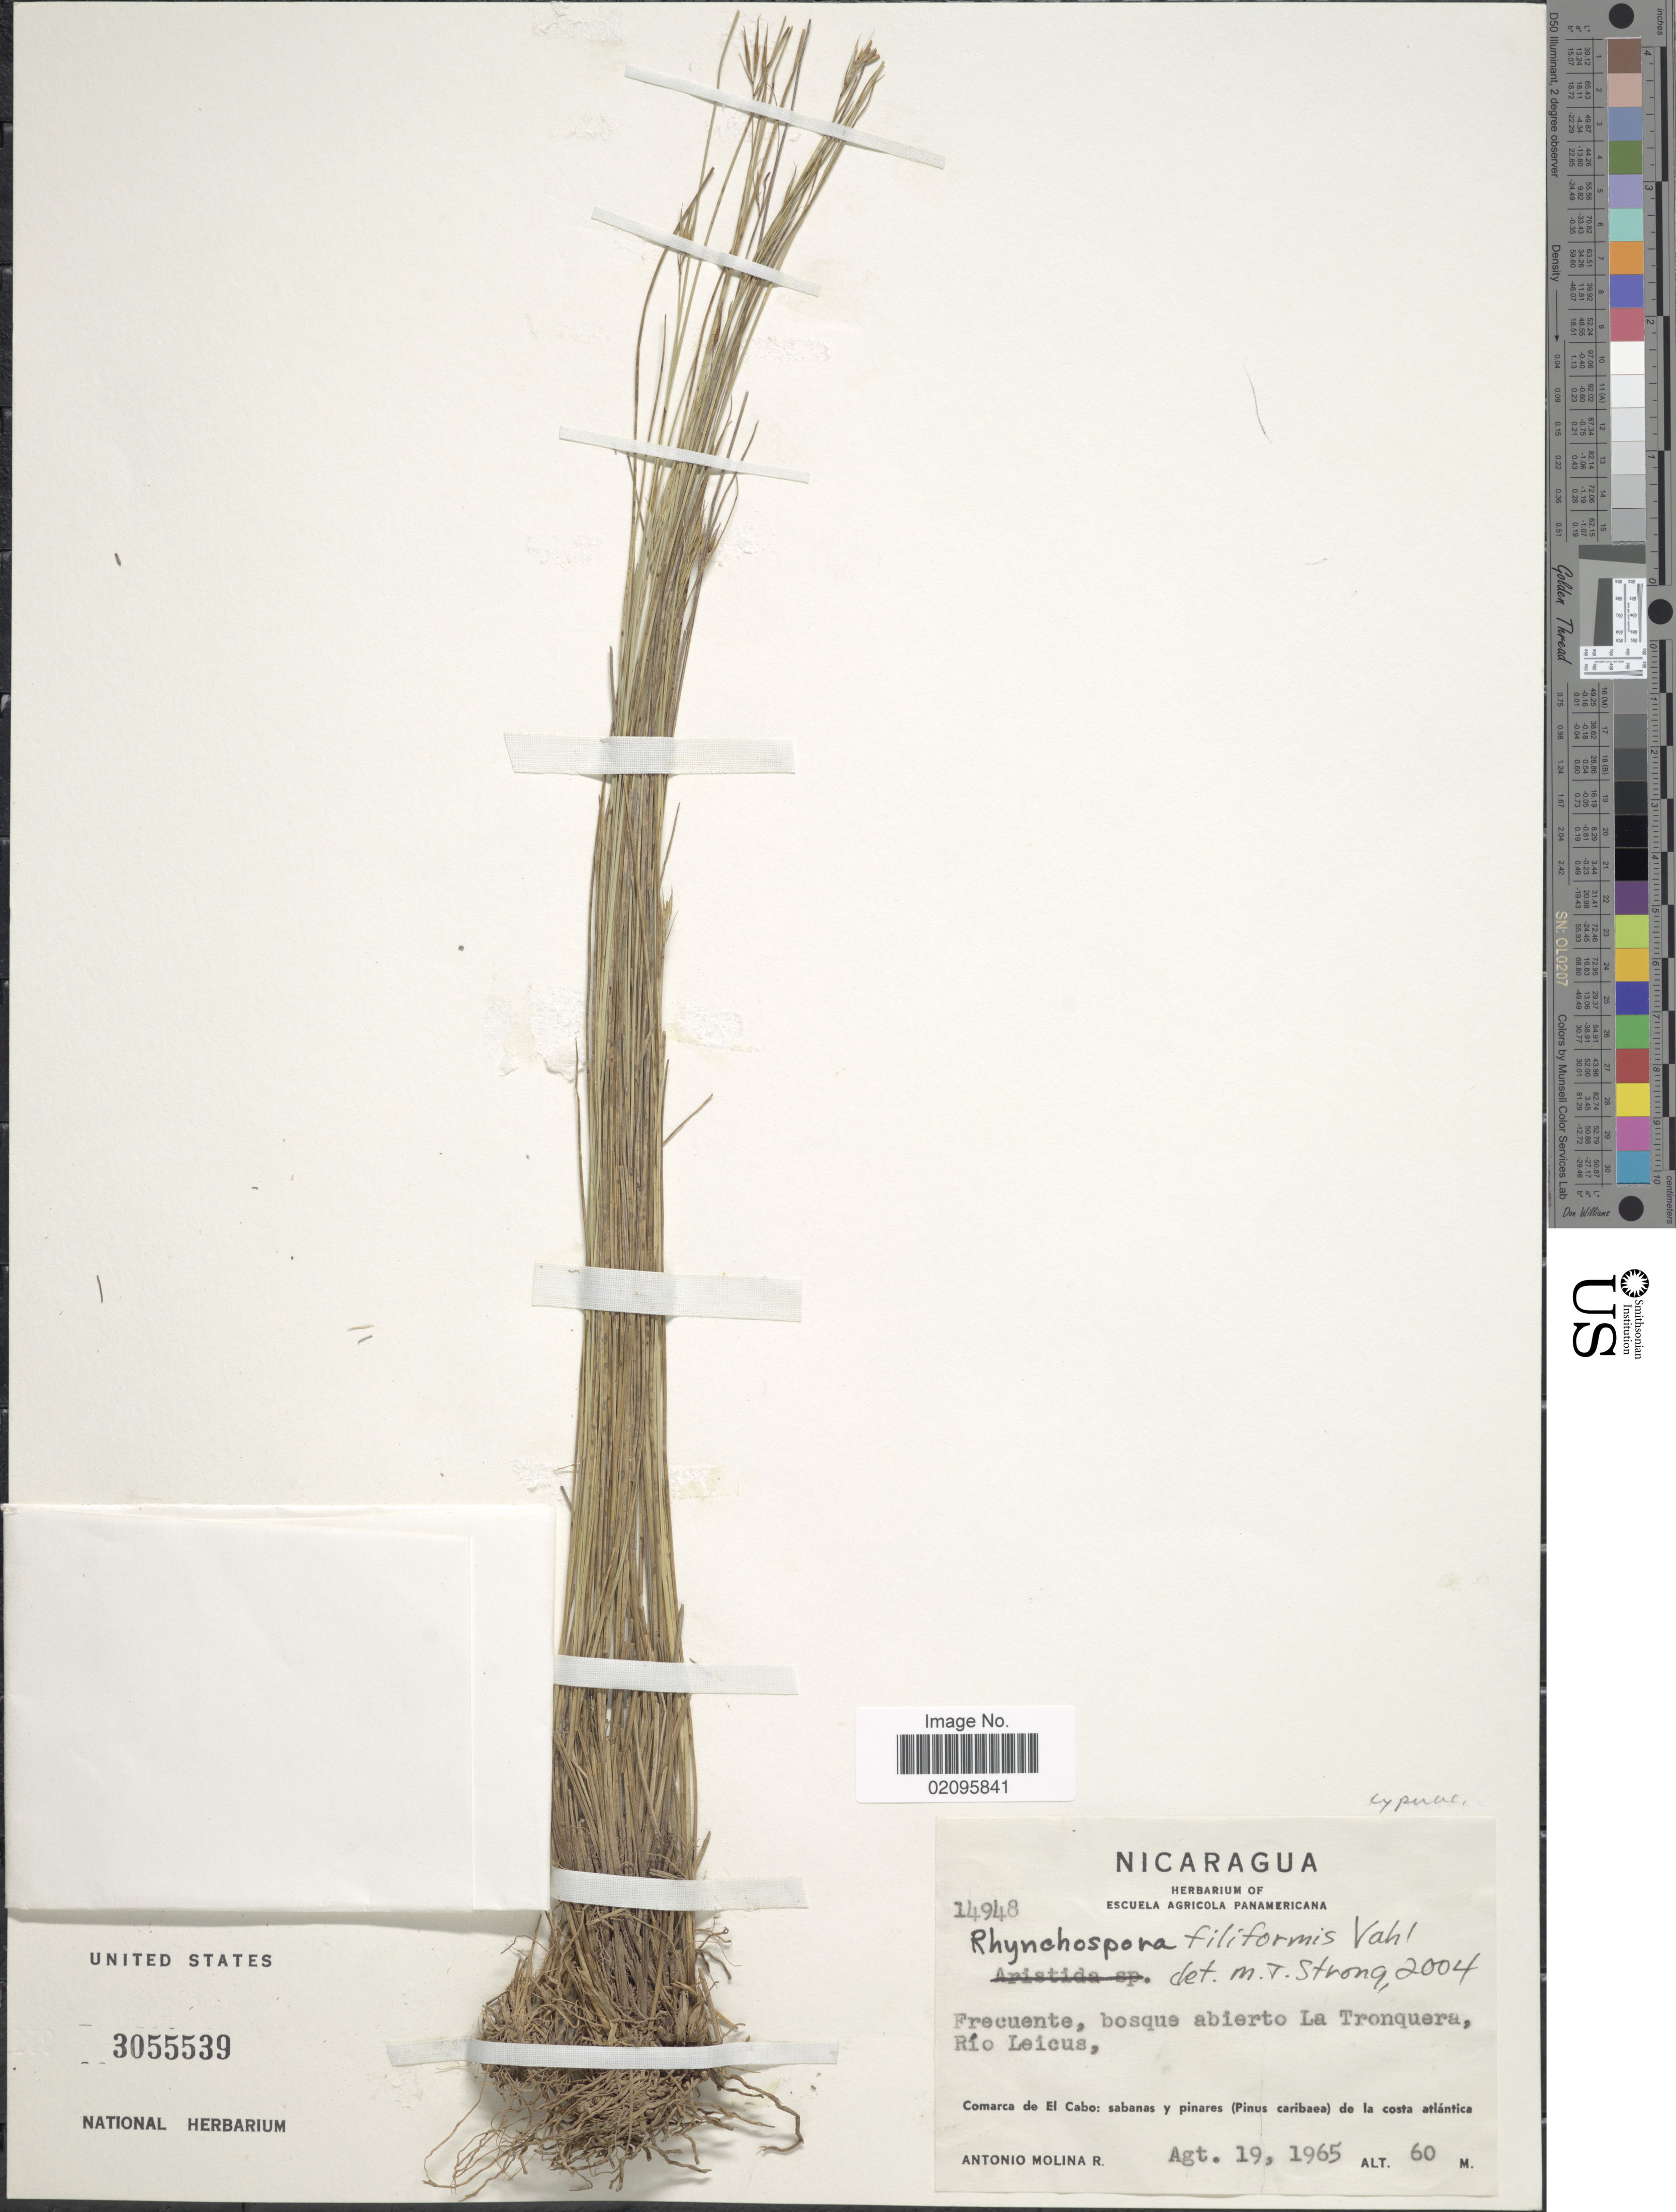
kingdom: Plantae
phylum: Tracheophyta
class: Liliopsida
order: Poales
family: Cyperaceae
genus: Rhynchospora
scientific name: Rhynchospora filiformis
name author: Vahl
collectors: A. Molina R.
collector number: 14948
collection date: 1965-08-19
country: Nicaragua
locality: Frecuente, bosque abierto La Tronquera, Rio Leicus, Comarca de El Cabo: sabanas y pinares de la costa atlantica.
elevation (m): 60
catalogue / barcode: US 3055539